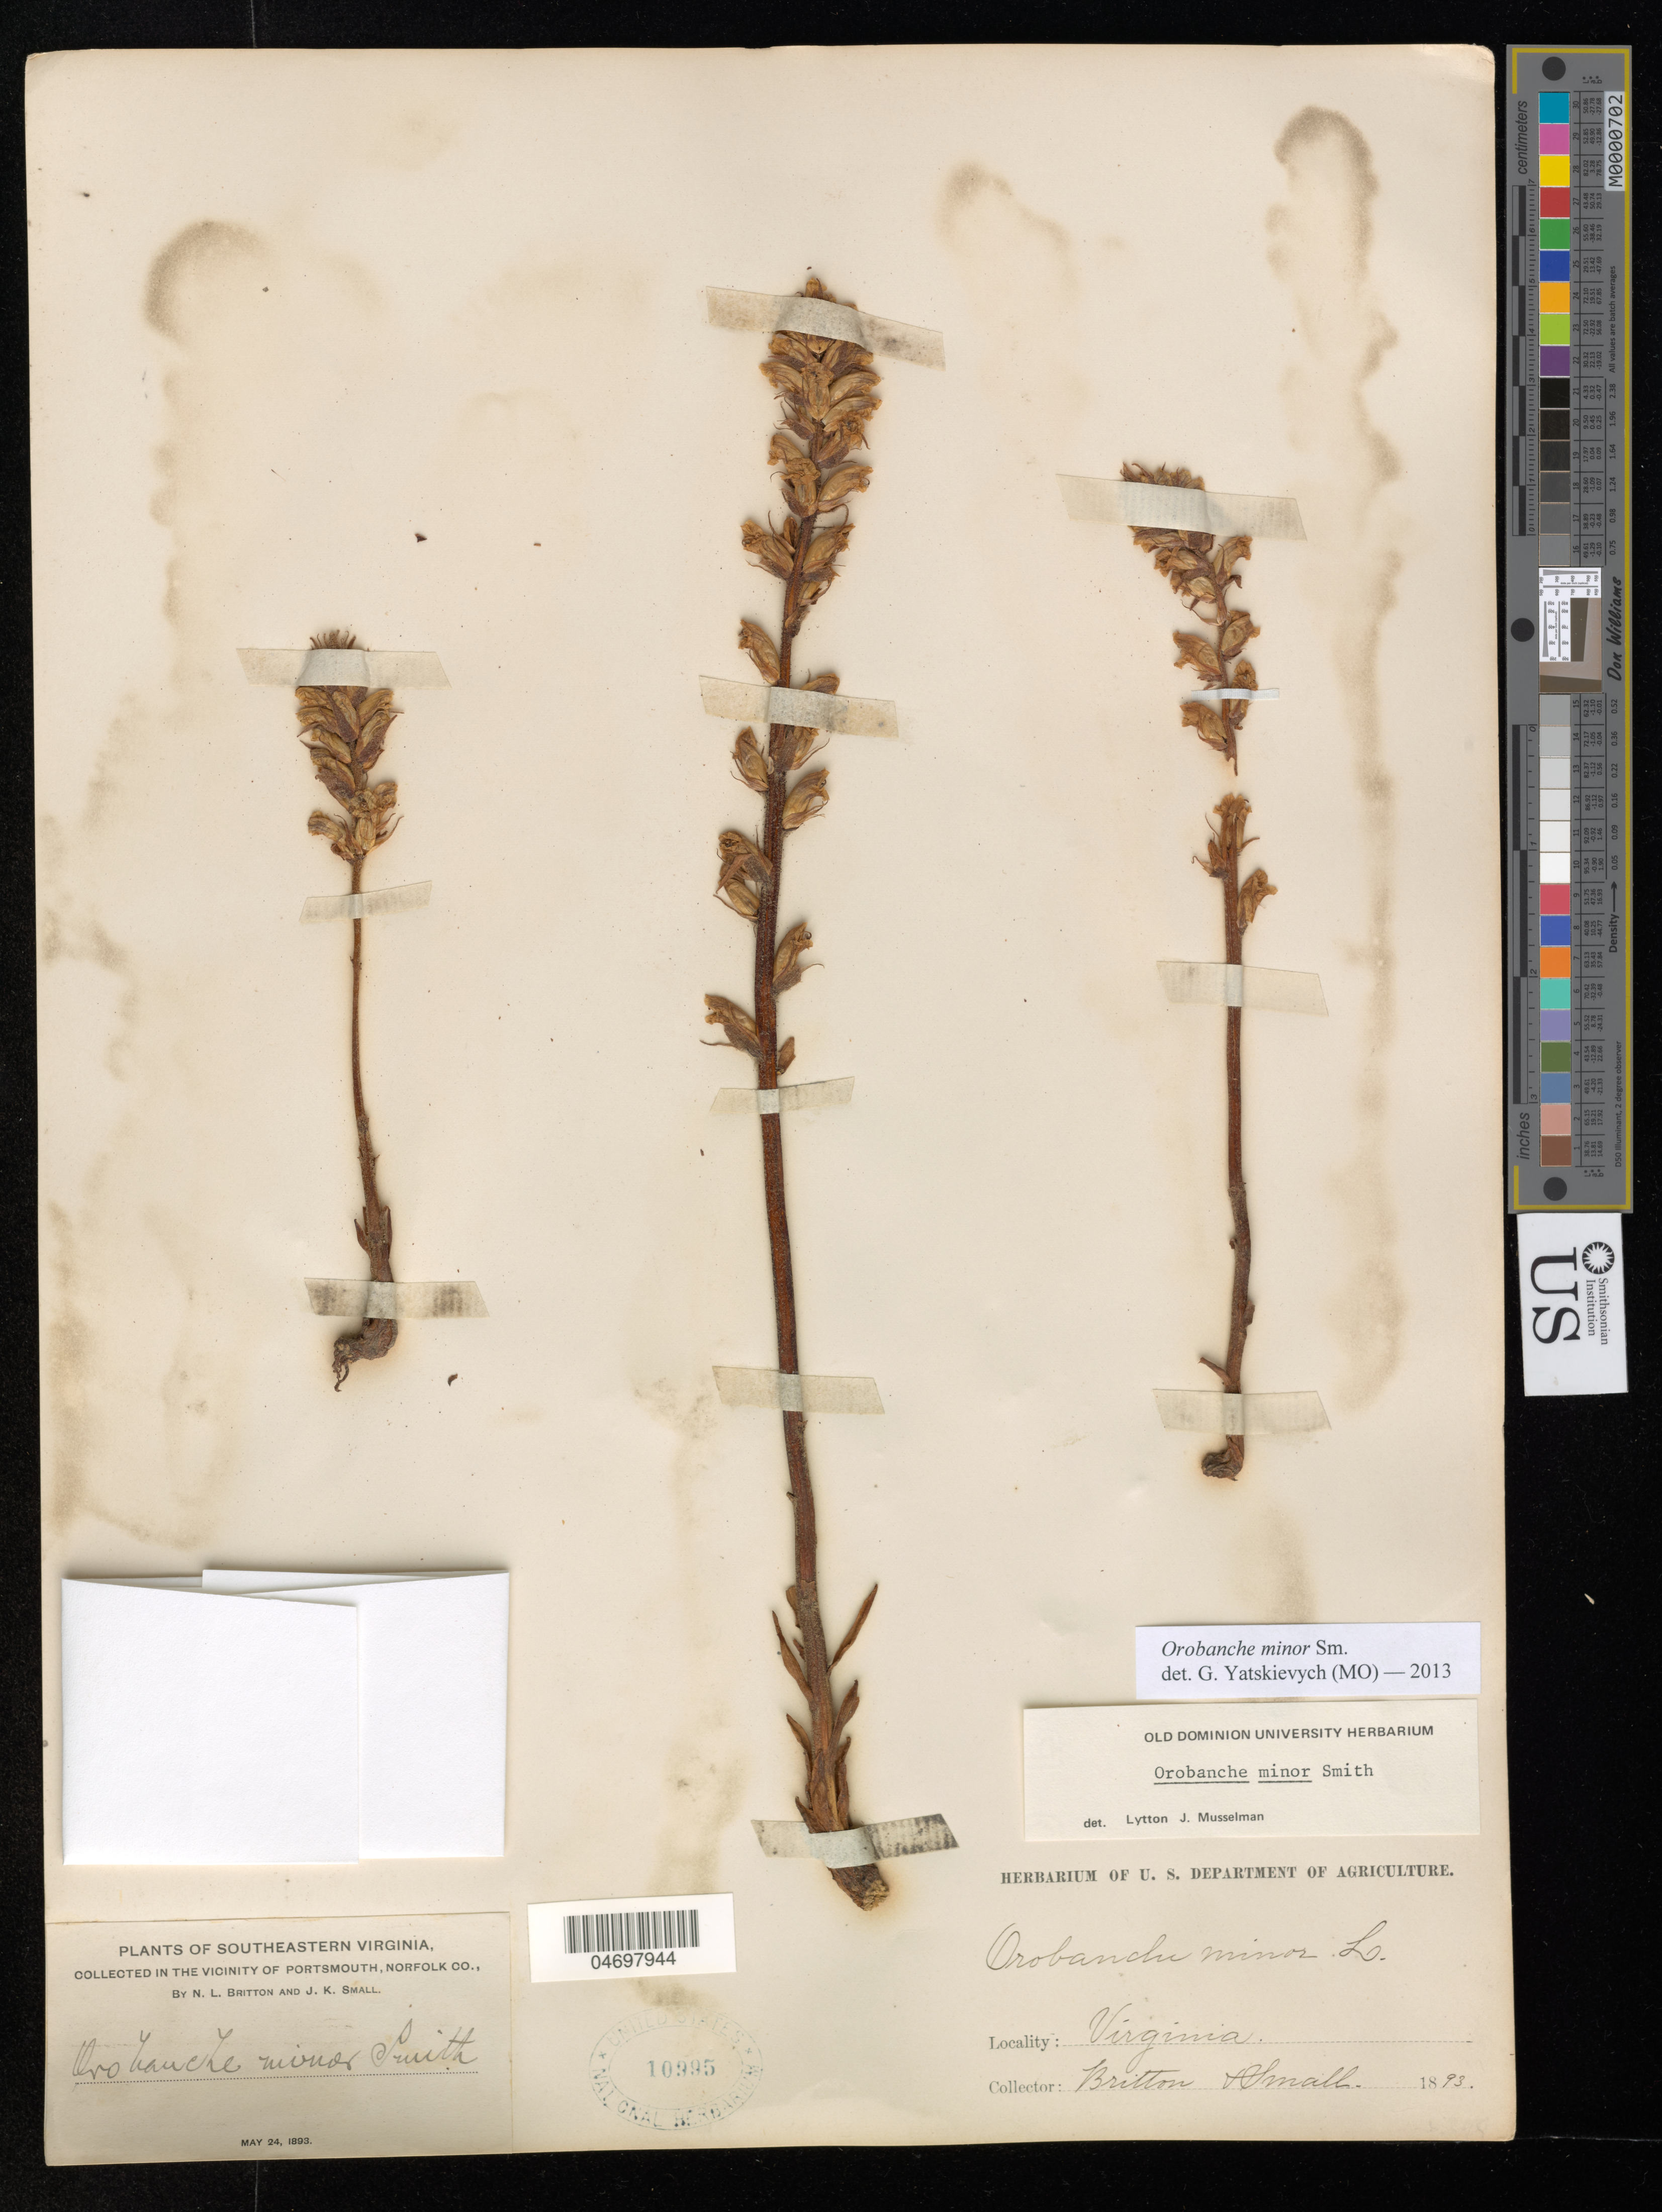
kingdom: Plantae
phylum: Tracheophyta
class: Magnoliopsida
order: Lamiales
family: Orobanchaceae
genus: Orobanche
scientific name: Orobanche minor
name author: Sm.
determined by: Yatskievych, G.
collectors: N. Britton & J. K. Small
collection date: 1893-05-24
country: United States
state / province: Virginia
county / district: City of Portsmouth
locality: Southeastern Virginia, in the vicinity of Portsmouth.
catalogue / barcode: US 10995